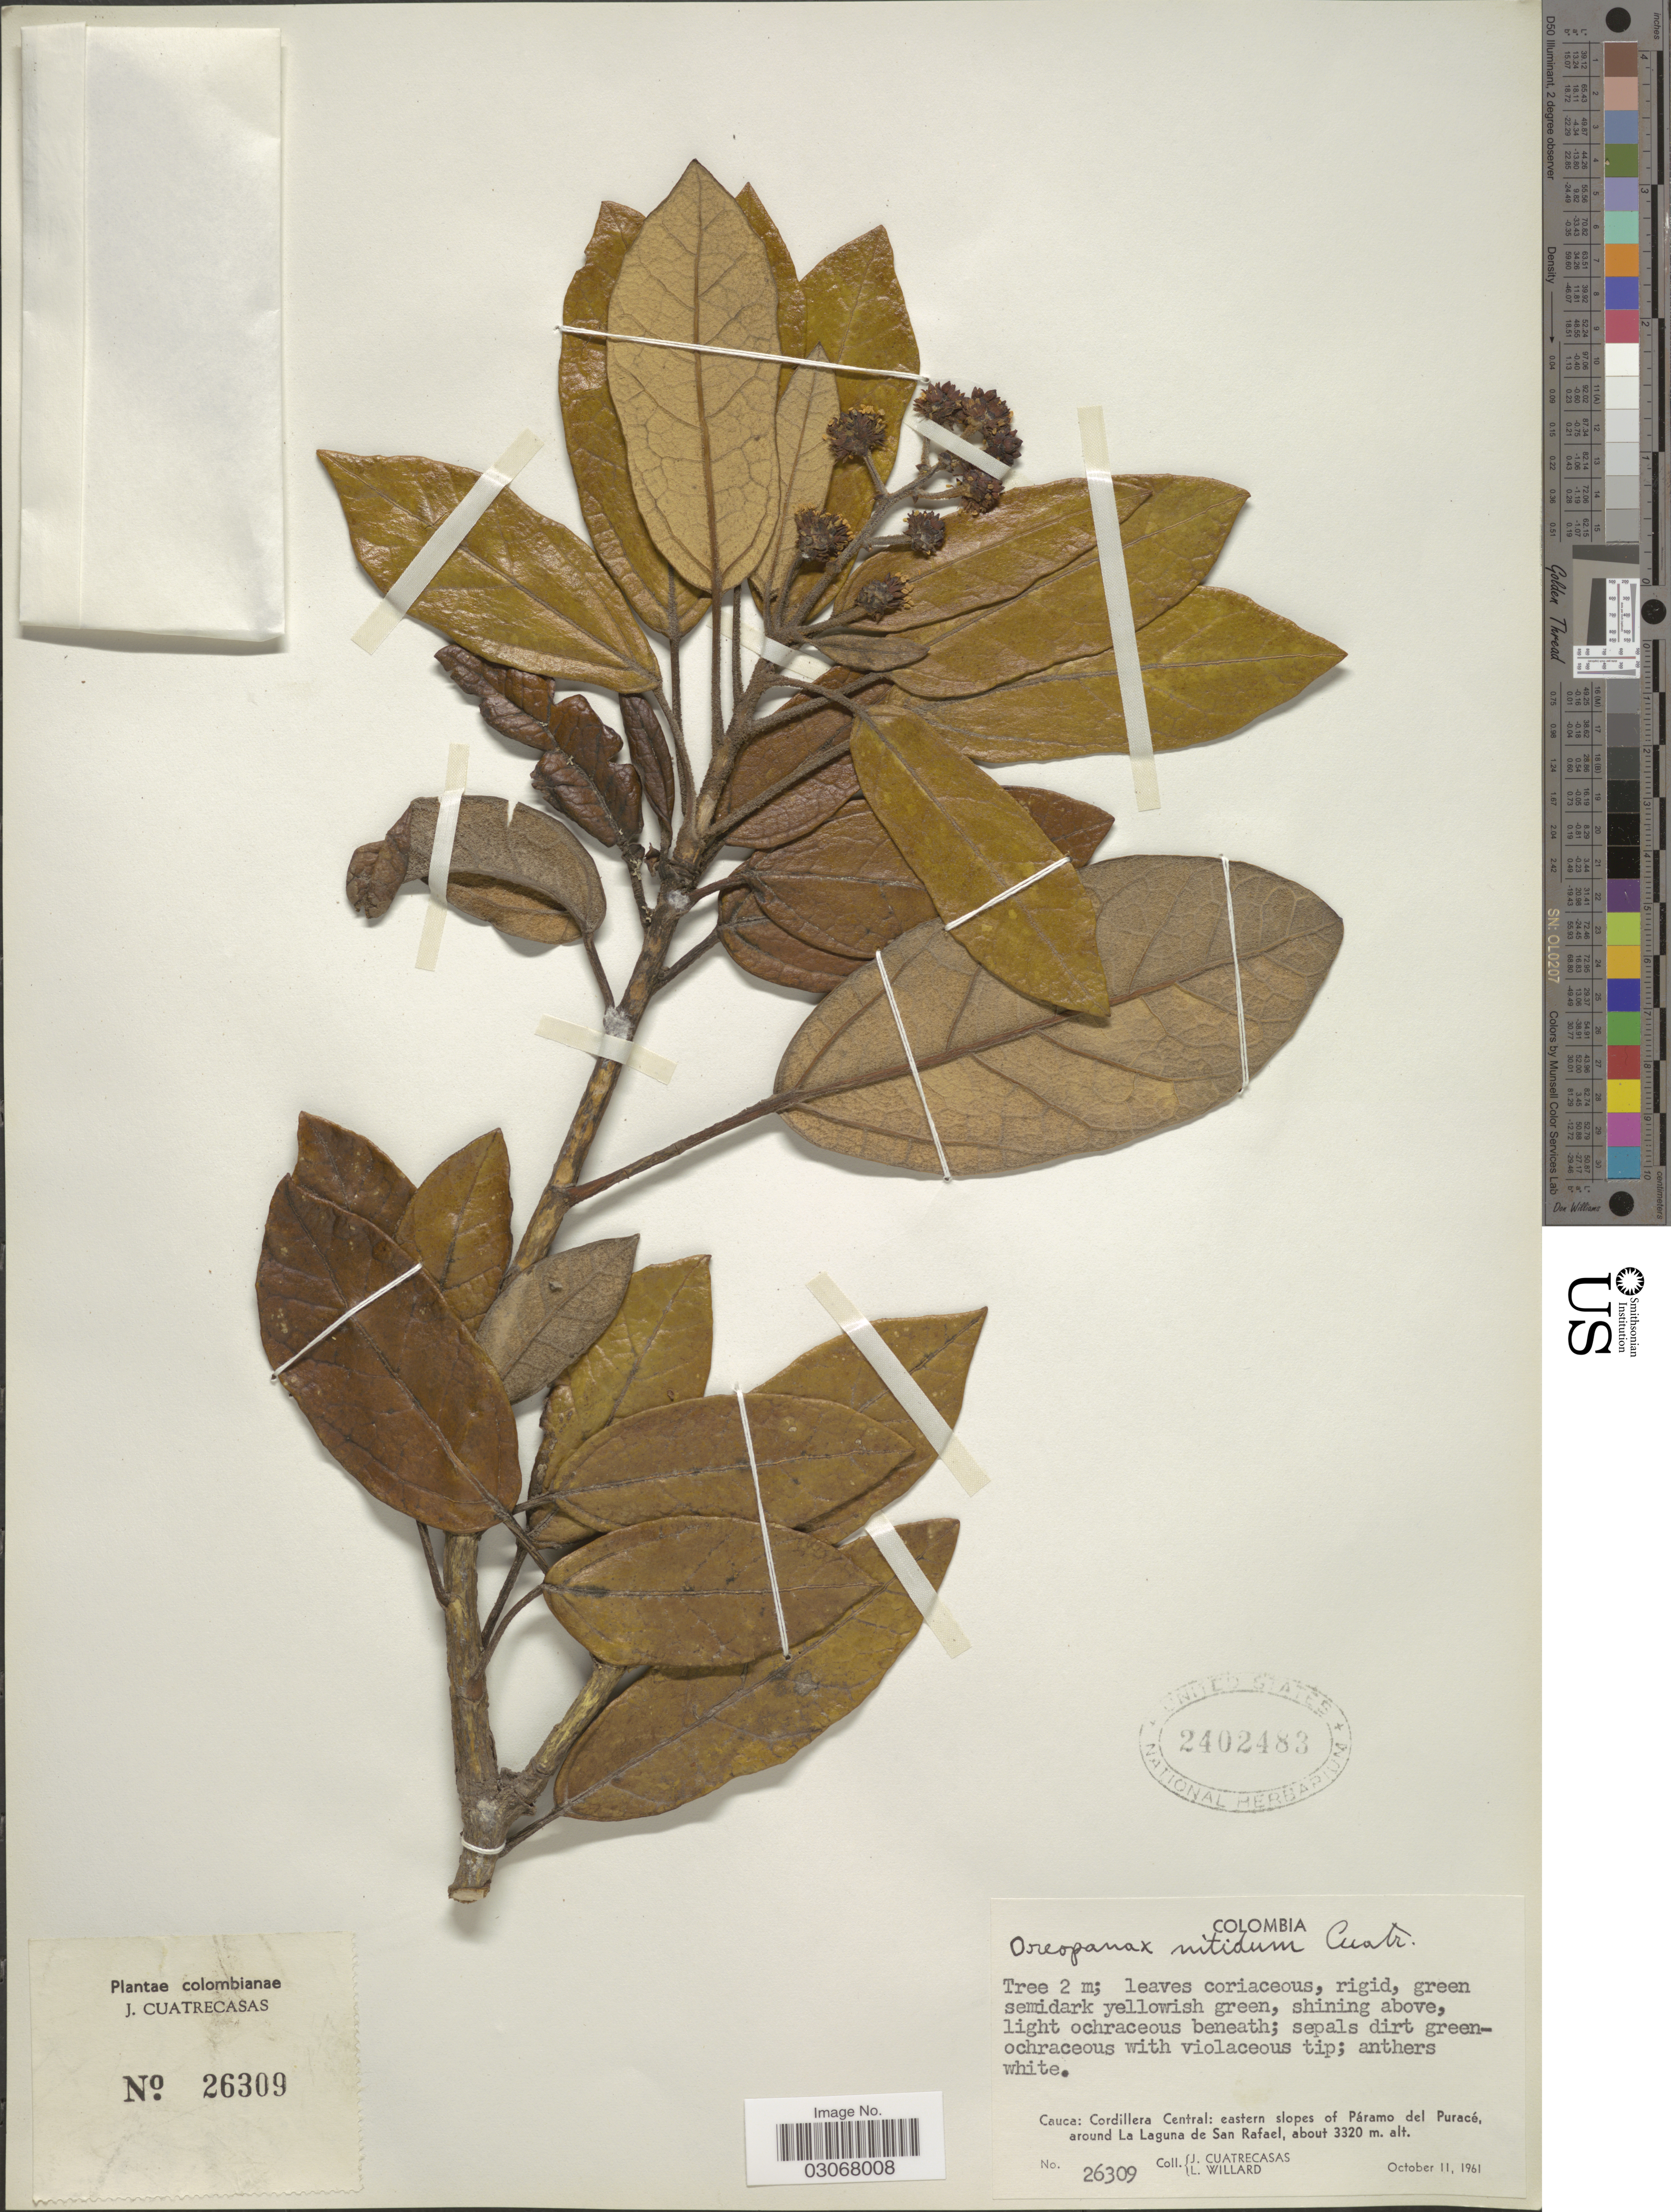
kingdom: Plantae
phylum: Tracheophyta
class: Magnoliopsida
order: Apiales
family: Araliaceae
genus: Oreopanax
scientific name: Oreopanax nitidus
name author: Cuatrec.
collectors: J. Cuatrecasas & L. Willard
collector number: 26309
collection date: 1961-10-11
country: Colombia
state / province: Cauca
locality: Cordillera Central: eastern slopes of Páramo del Puracé, around La Laguna de San Rafael.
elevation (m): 3320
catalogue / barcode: US 2402483